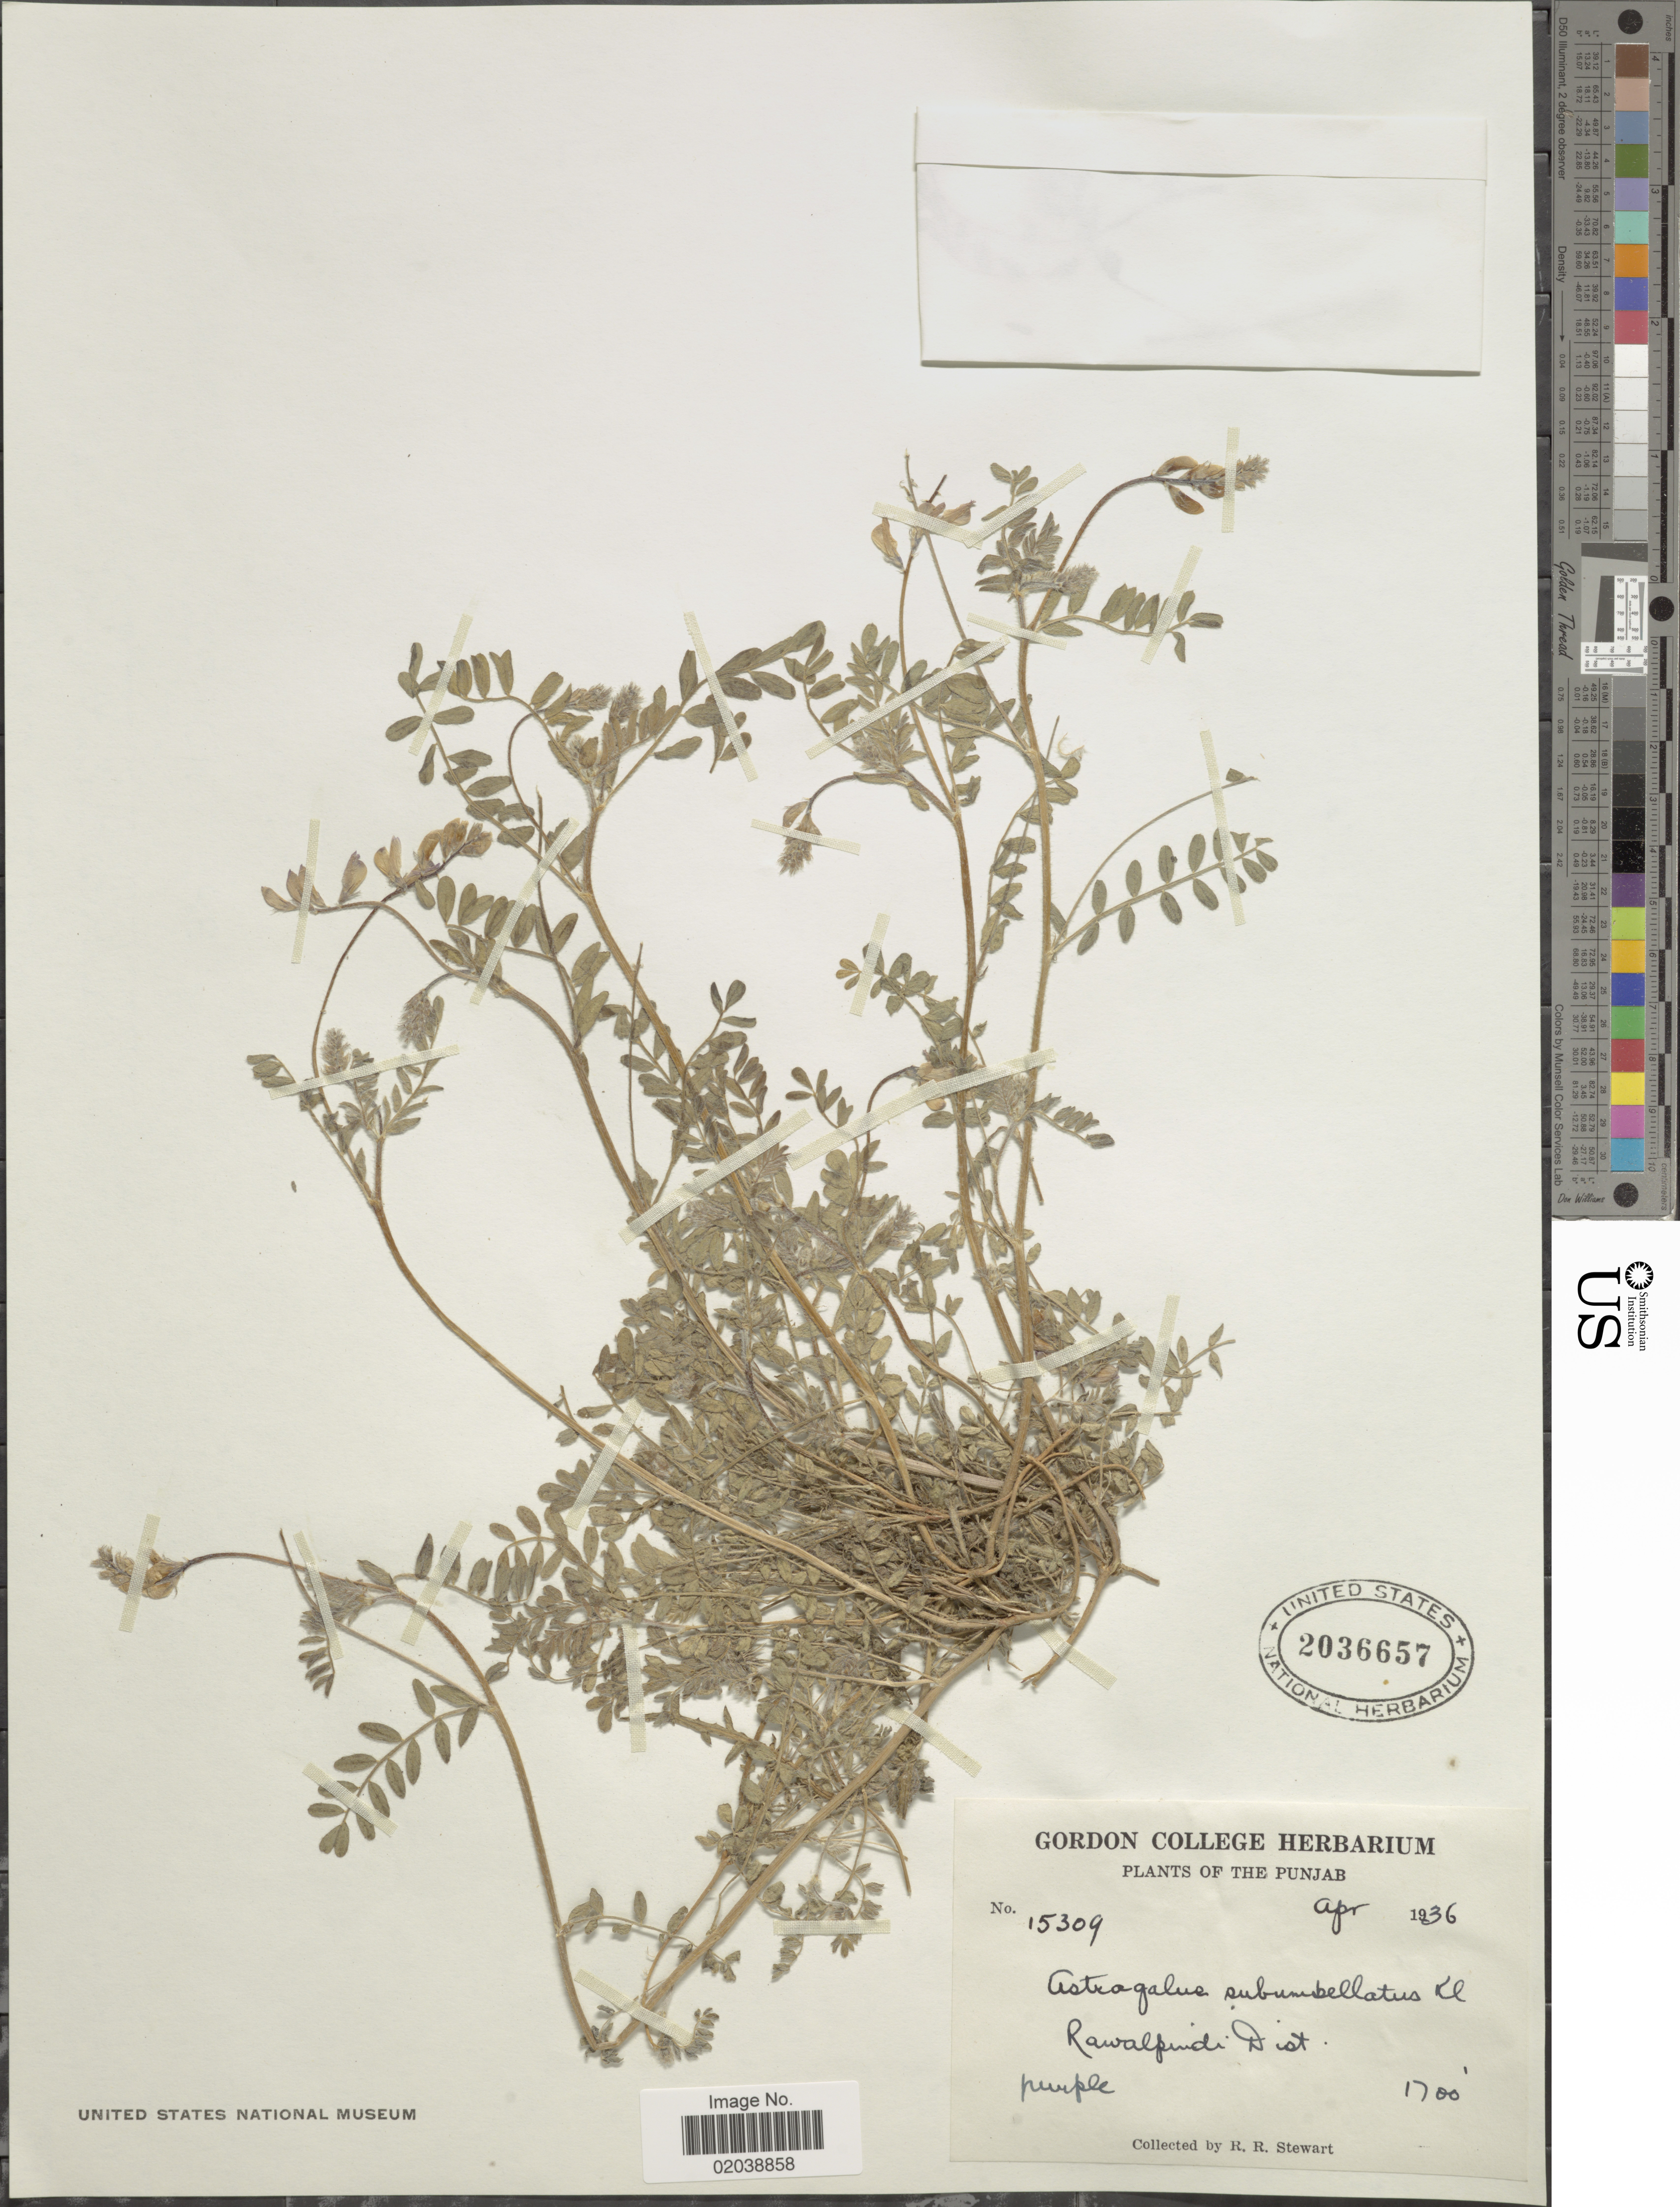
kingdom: Plantae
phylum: Tracheophyta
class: Magnoliopsida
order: Fabales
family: Fabaceae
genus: Astragalus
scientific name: Astragalus subumbellatus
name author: Klotzsch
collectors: R. R. Stewart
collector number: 15309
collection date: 1936-04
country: Pakistan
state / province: Punjab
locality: Rawalpindi Dist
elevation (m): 518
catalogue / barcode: US 2036657